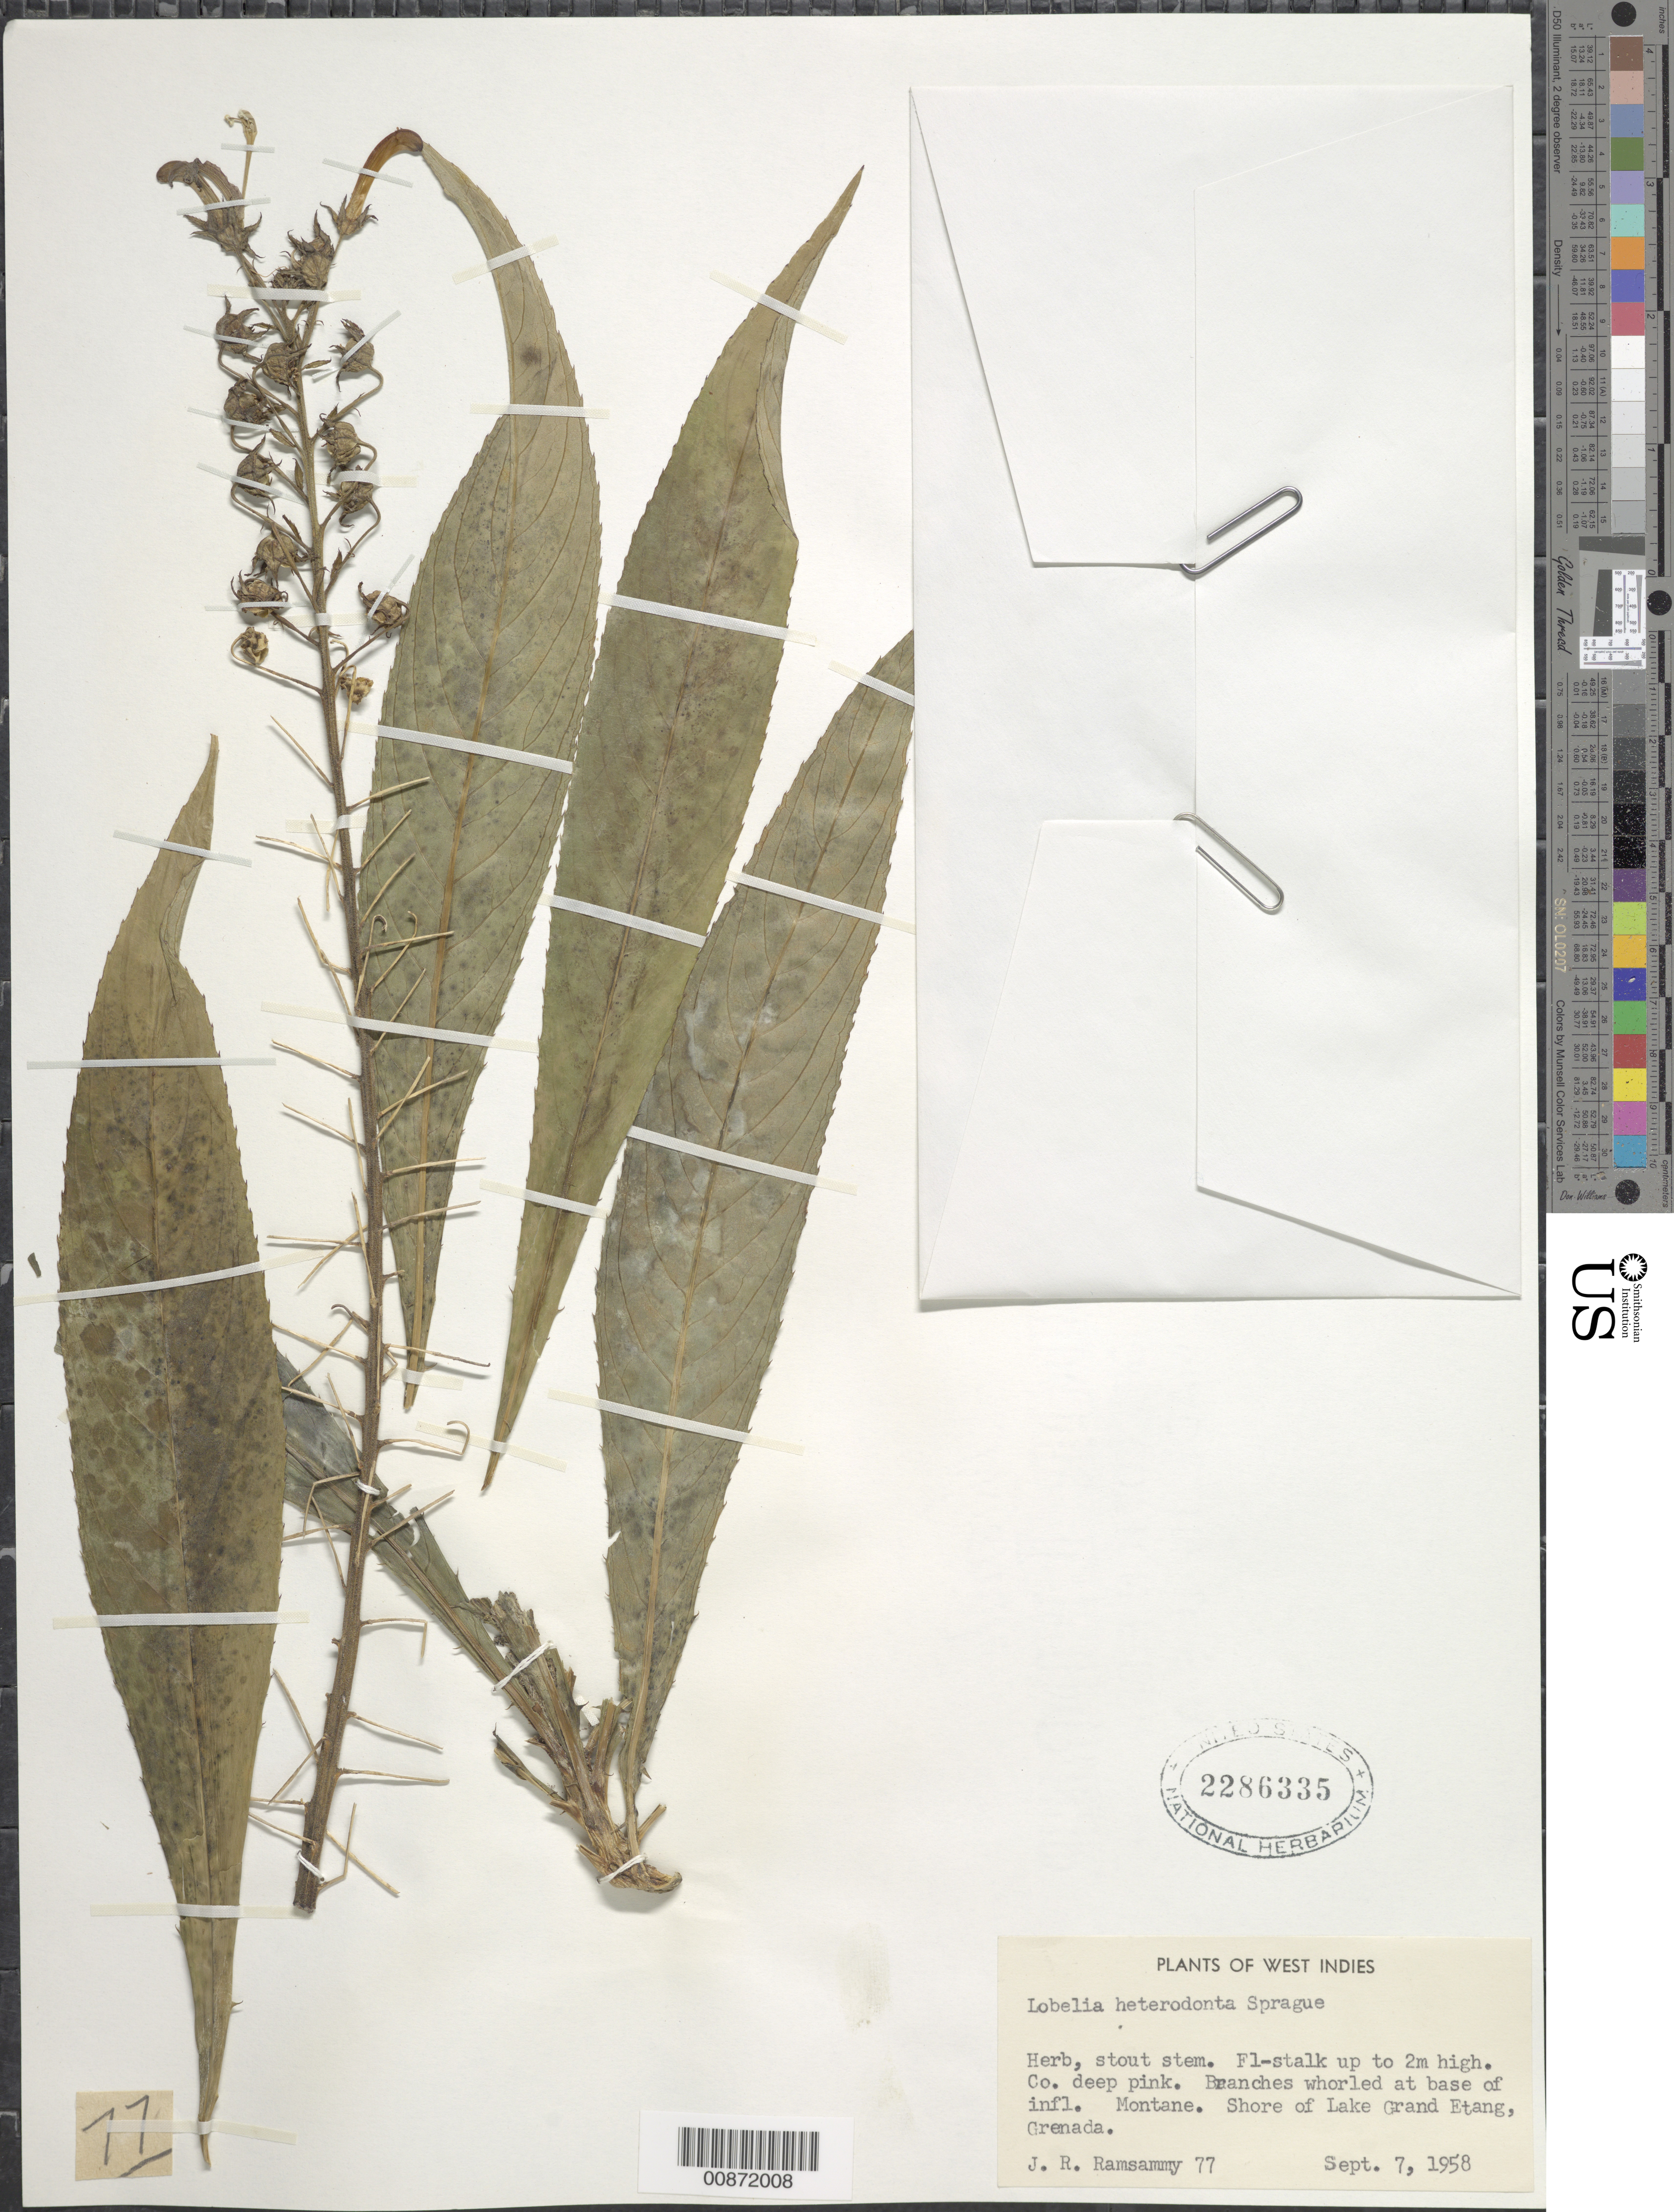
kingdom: Plantae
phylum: Tracheophyta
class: Magnoliopsida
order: Asterales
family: Campanulaceae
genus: Lobelia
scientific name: Lobelia heterodonta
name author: Sprague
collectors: J. Ramsammy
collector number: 77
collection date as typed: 07 Sep 1958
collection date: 1958-09-07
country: Grenada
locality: Shore of Lake Grand Etang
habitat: Montane. Shore of lake.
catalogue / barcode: US 2286335